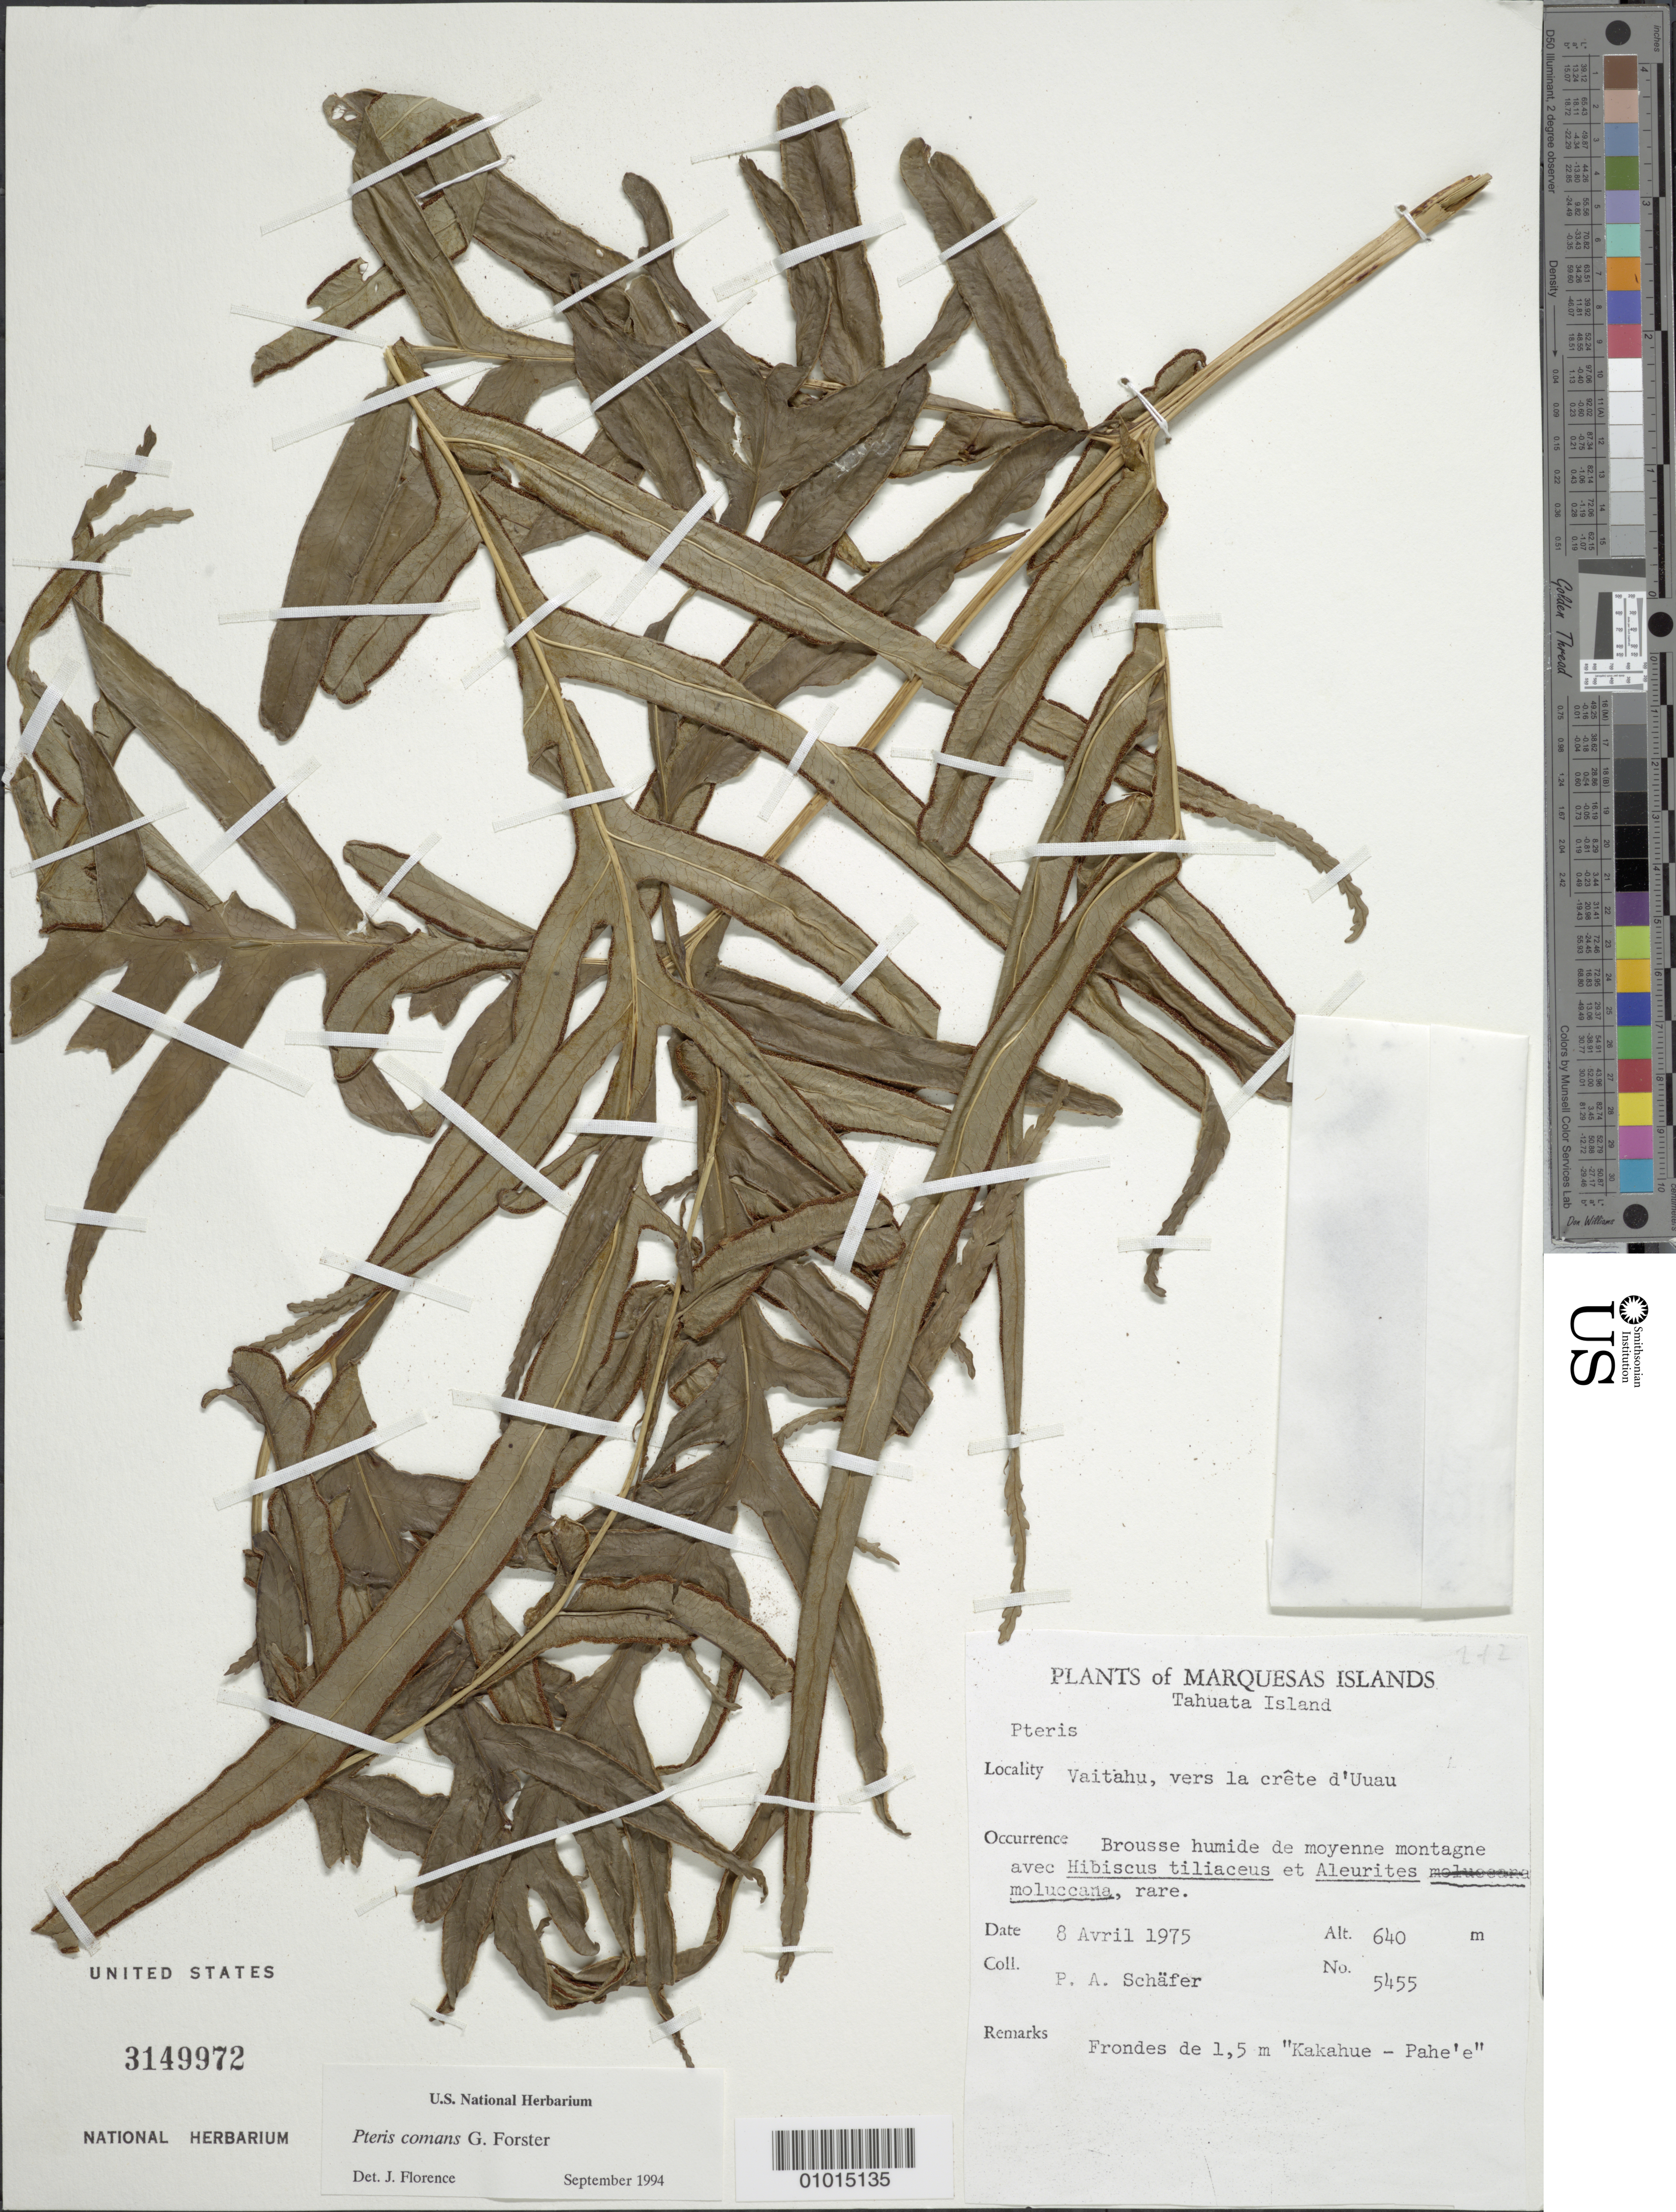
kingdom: Plantae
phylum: Tracheophyta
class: Polypodiopsida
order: Polypodiales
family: Pteridaceae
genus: Pteris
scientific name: Pteris comans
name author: G. Forst.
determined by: Florence, J.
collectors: P. A. Schäfer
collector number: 5455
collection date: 1975-04-08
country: French Polynesia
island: Tahuata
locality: Vaitahu, vers la crête d'Uuau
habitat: Brousse humide de moyenne montagne avec Hibiscus tiliaceus et Aleurites moluccana; rare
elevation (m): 640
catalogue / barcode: US 3149972